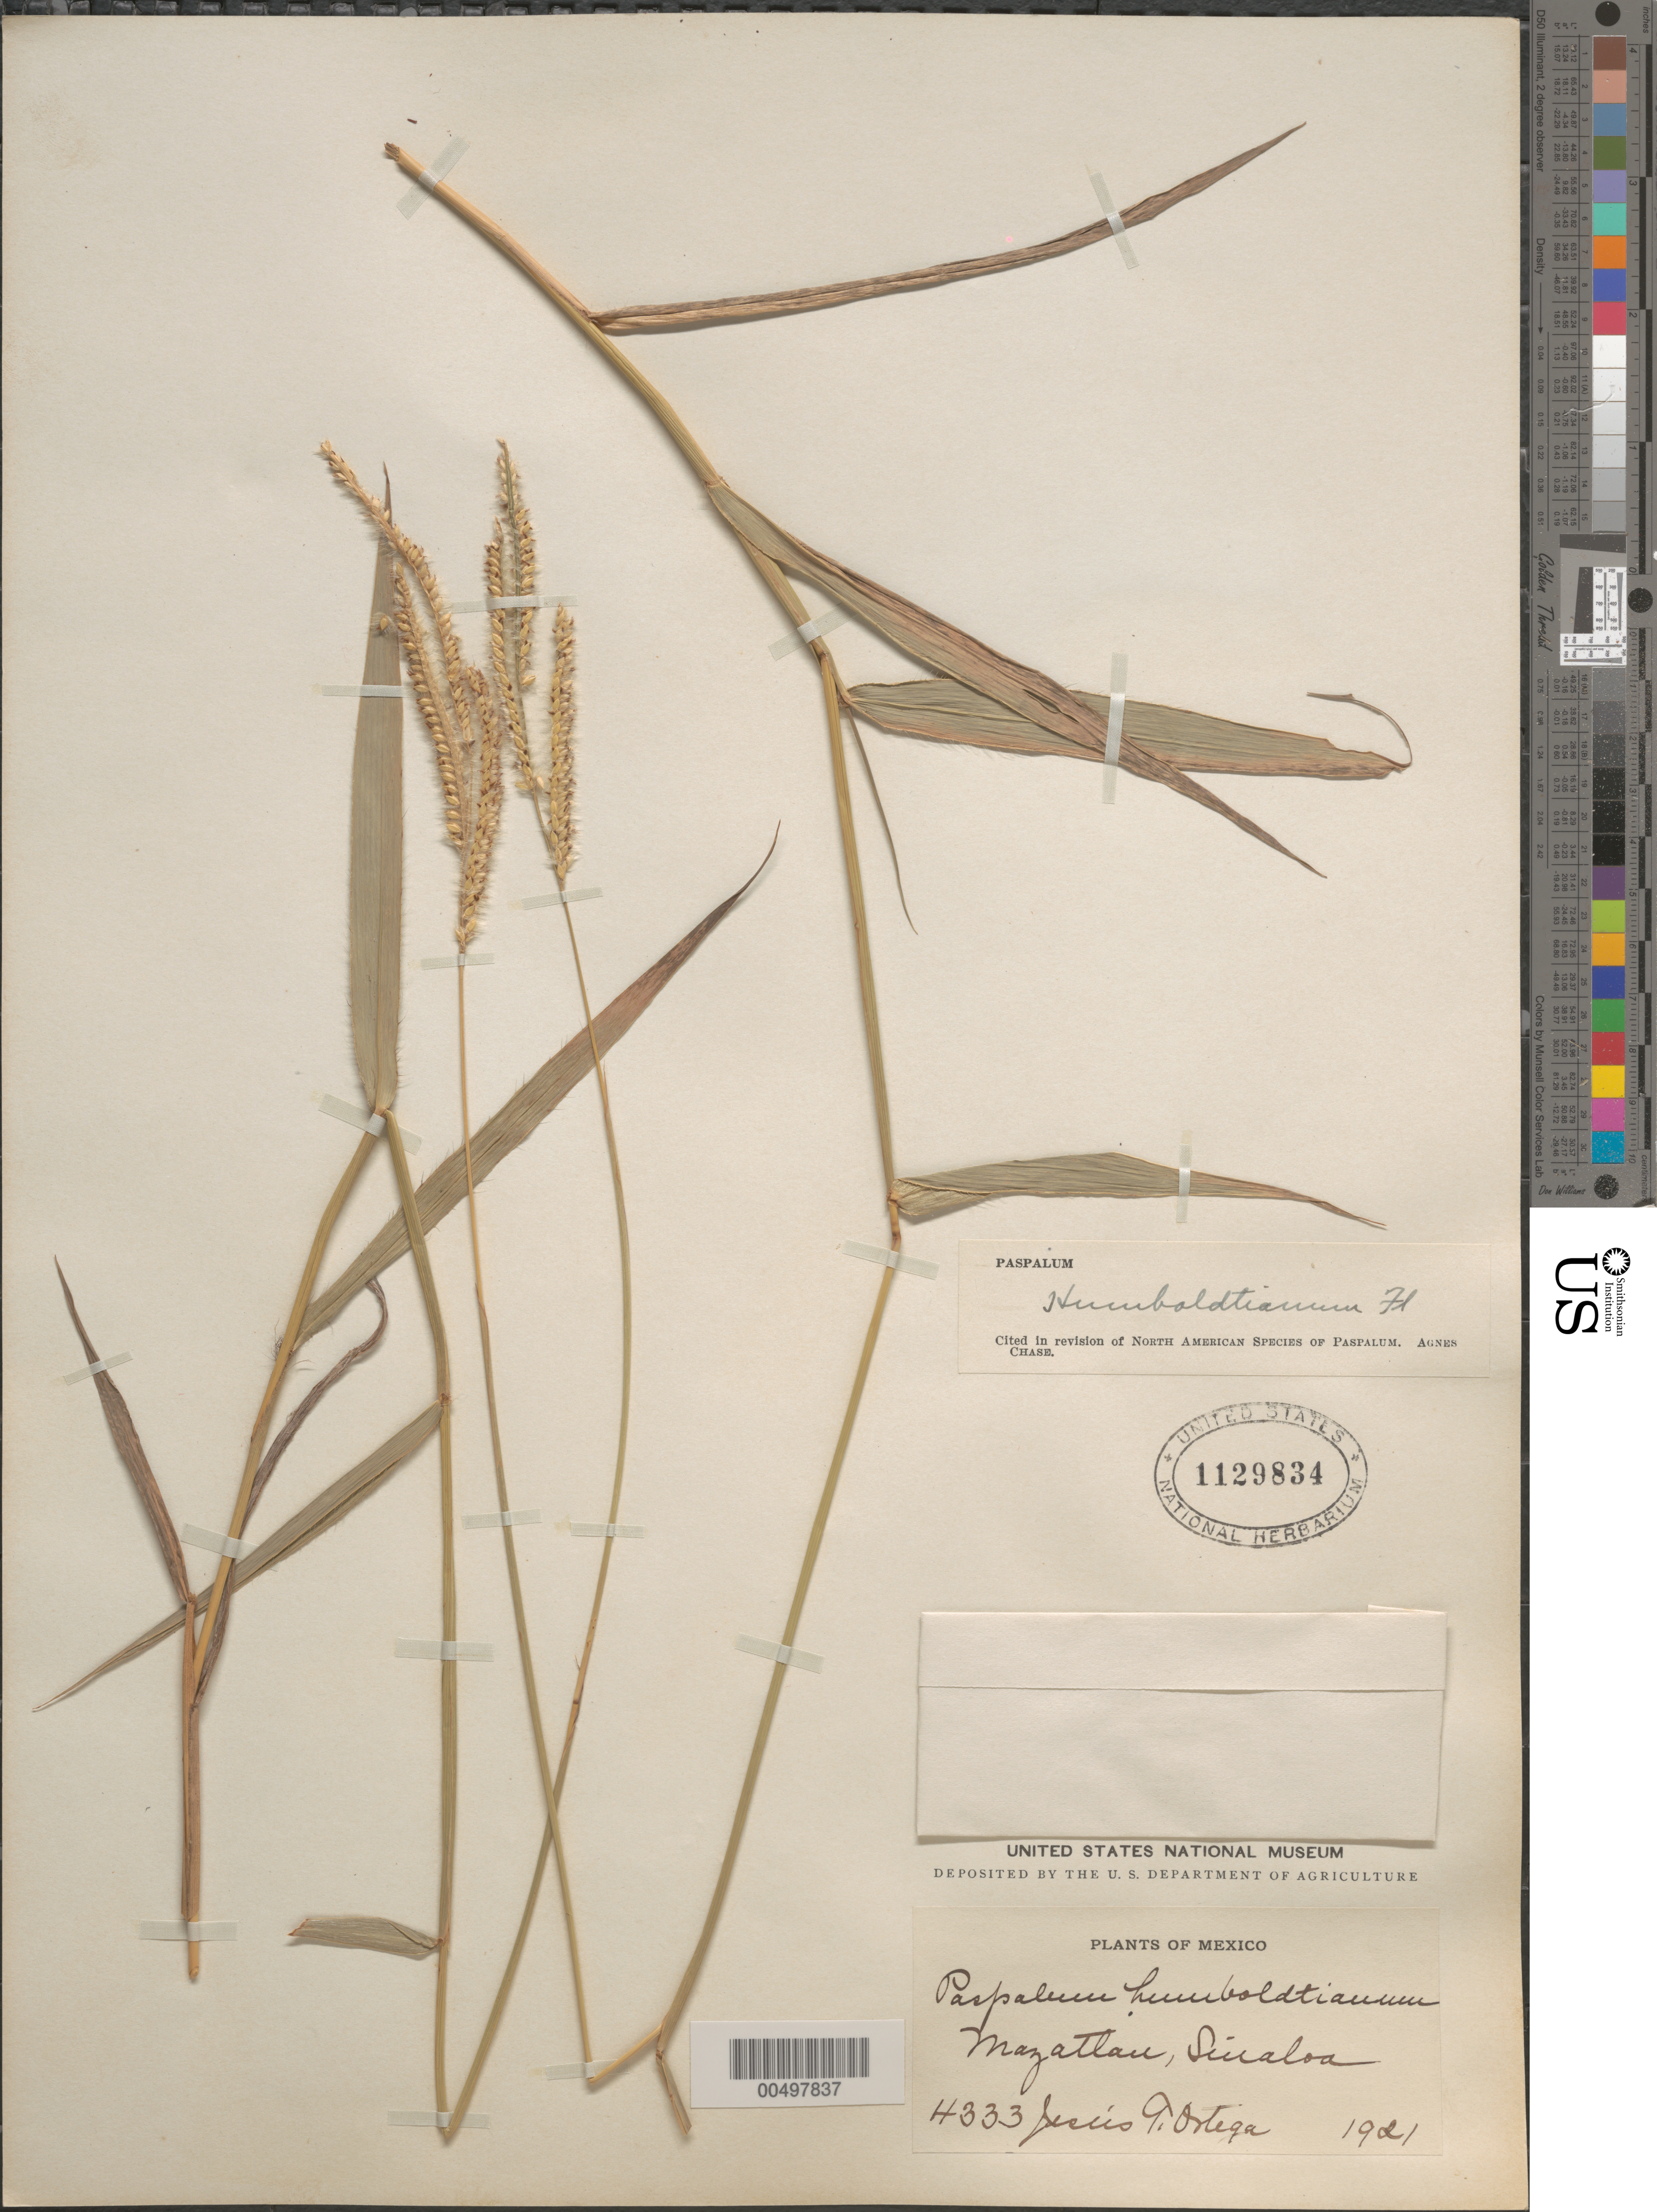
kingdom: Plantae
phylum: Tracheophyta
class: Liliopsida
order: Poales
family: Poaceae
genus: Paspalum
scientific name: Paspalum humboldtianum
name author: Flüggé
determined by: Chase, [M.] Agnes, (US)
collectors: J. Ortega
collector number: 4333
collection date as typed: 1921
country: Mexico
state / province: Sinaloa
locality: Mazatlan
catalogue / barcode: US 1129834